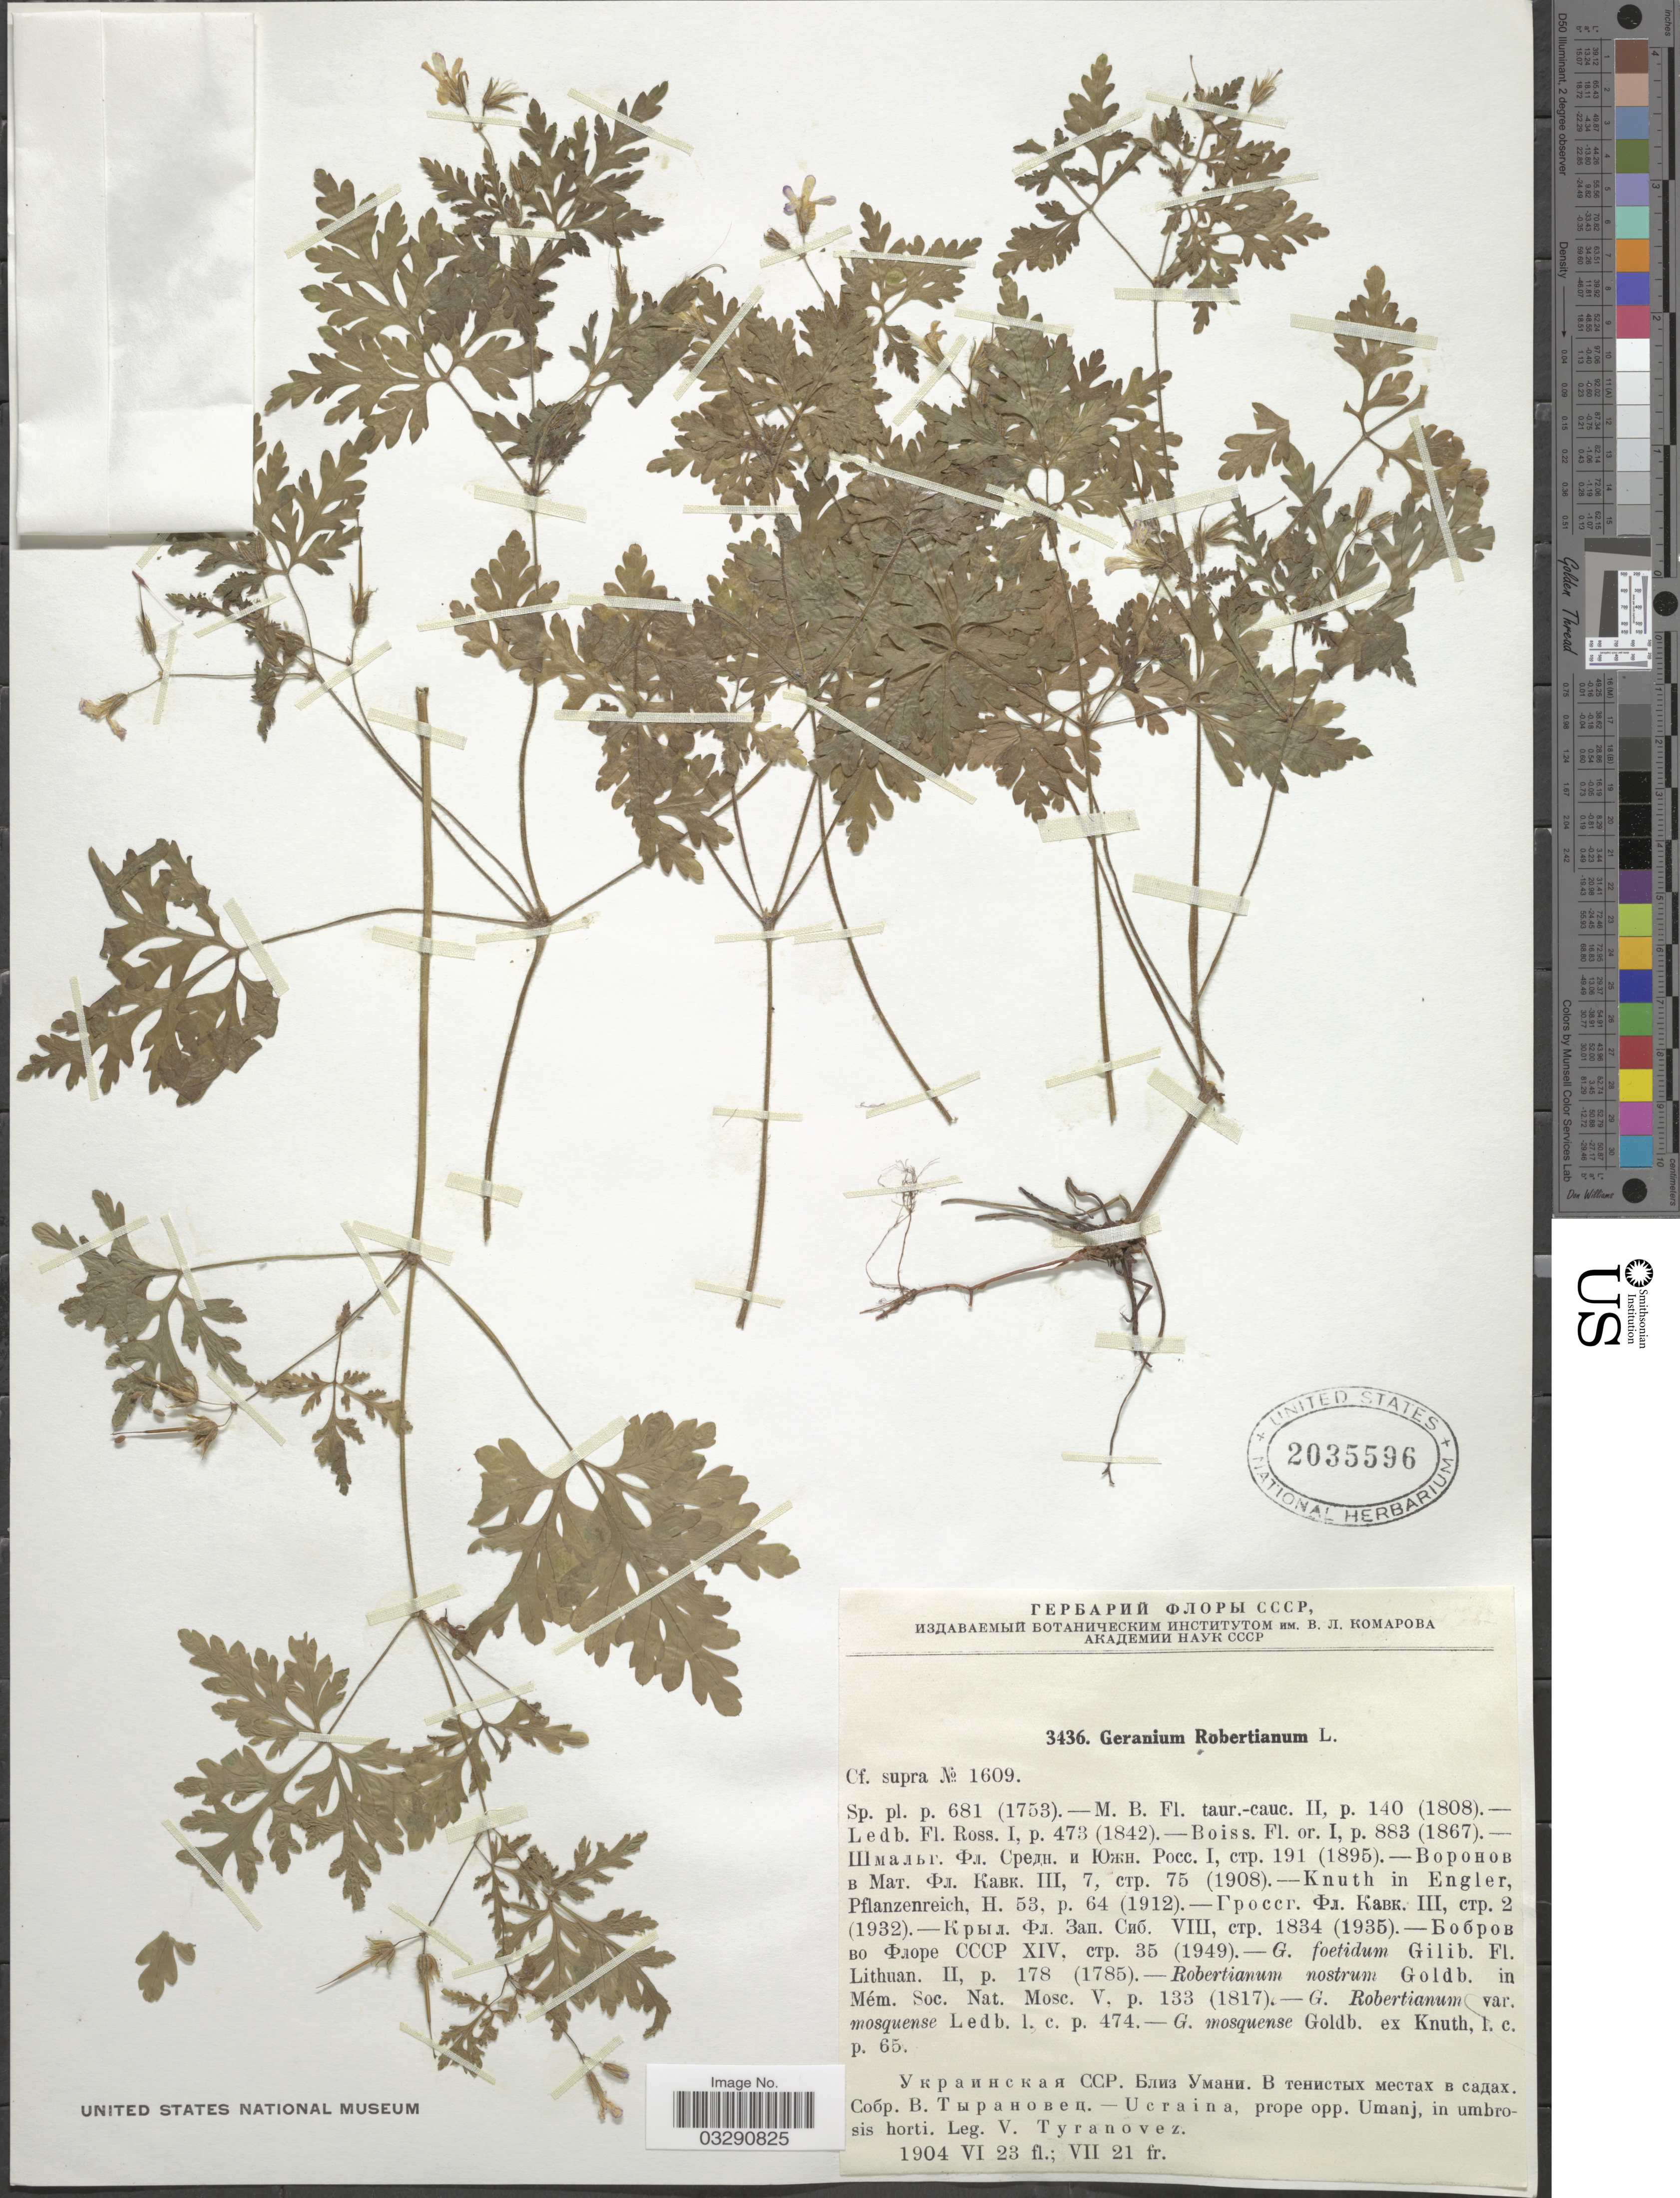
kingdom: Plantae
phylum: Tracheophyta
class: Magnoliopsida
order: Geraniales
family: Geraniaceae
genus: Geranium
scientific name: Geranium robertianum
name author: L.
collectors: V. Tyranovetz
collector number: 3436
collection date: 1904-06-23/1904-07-21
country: Ukraine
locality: Ucraina, prope opp. Umanj, in umbrosis horti.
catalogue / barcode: US 2035596